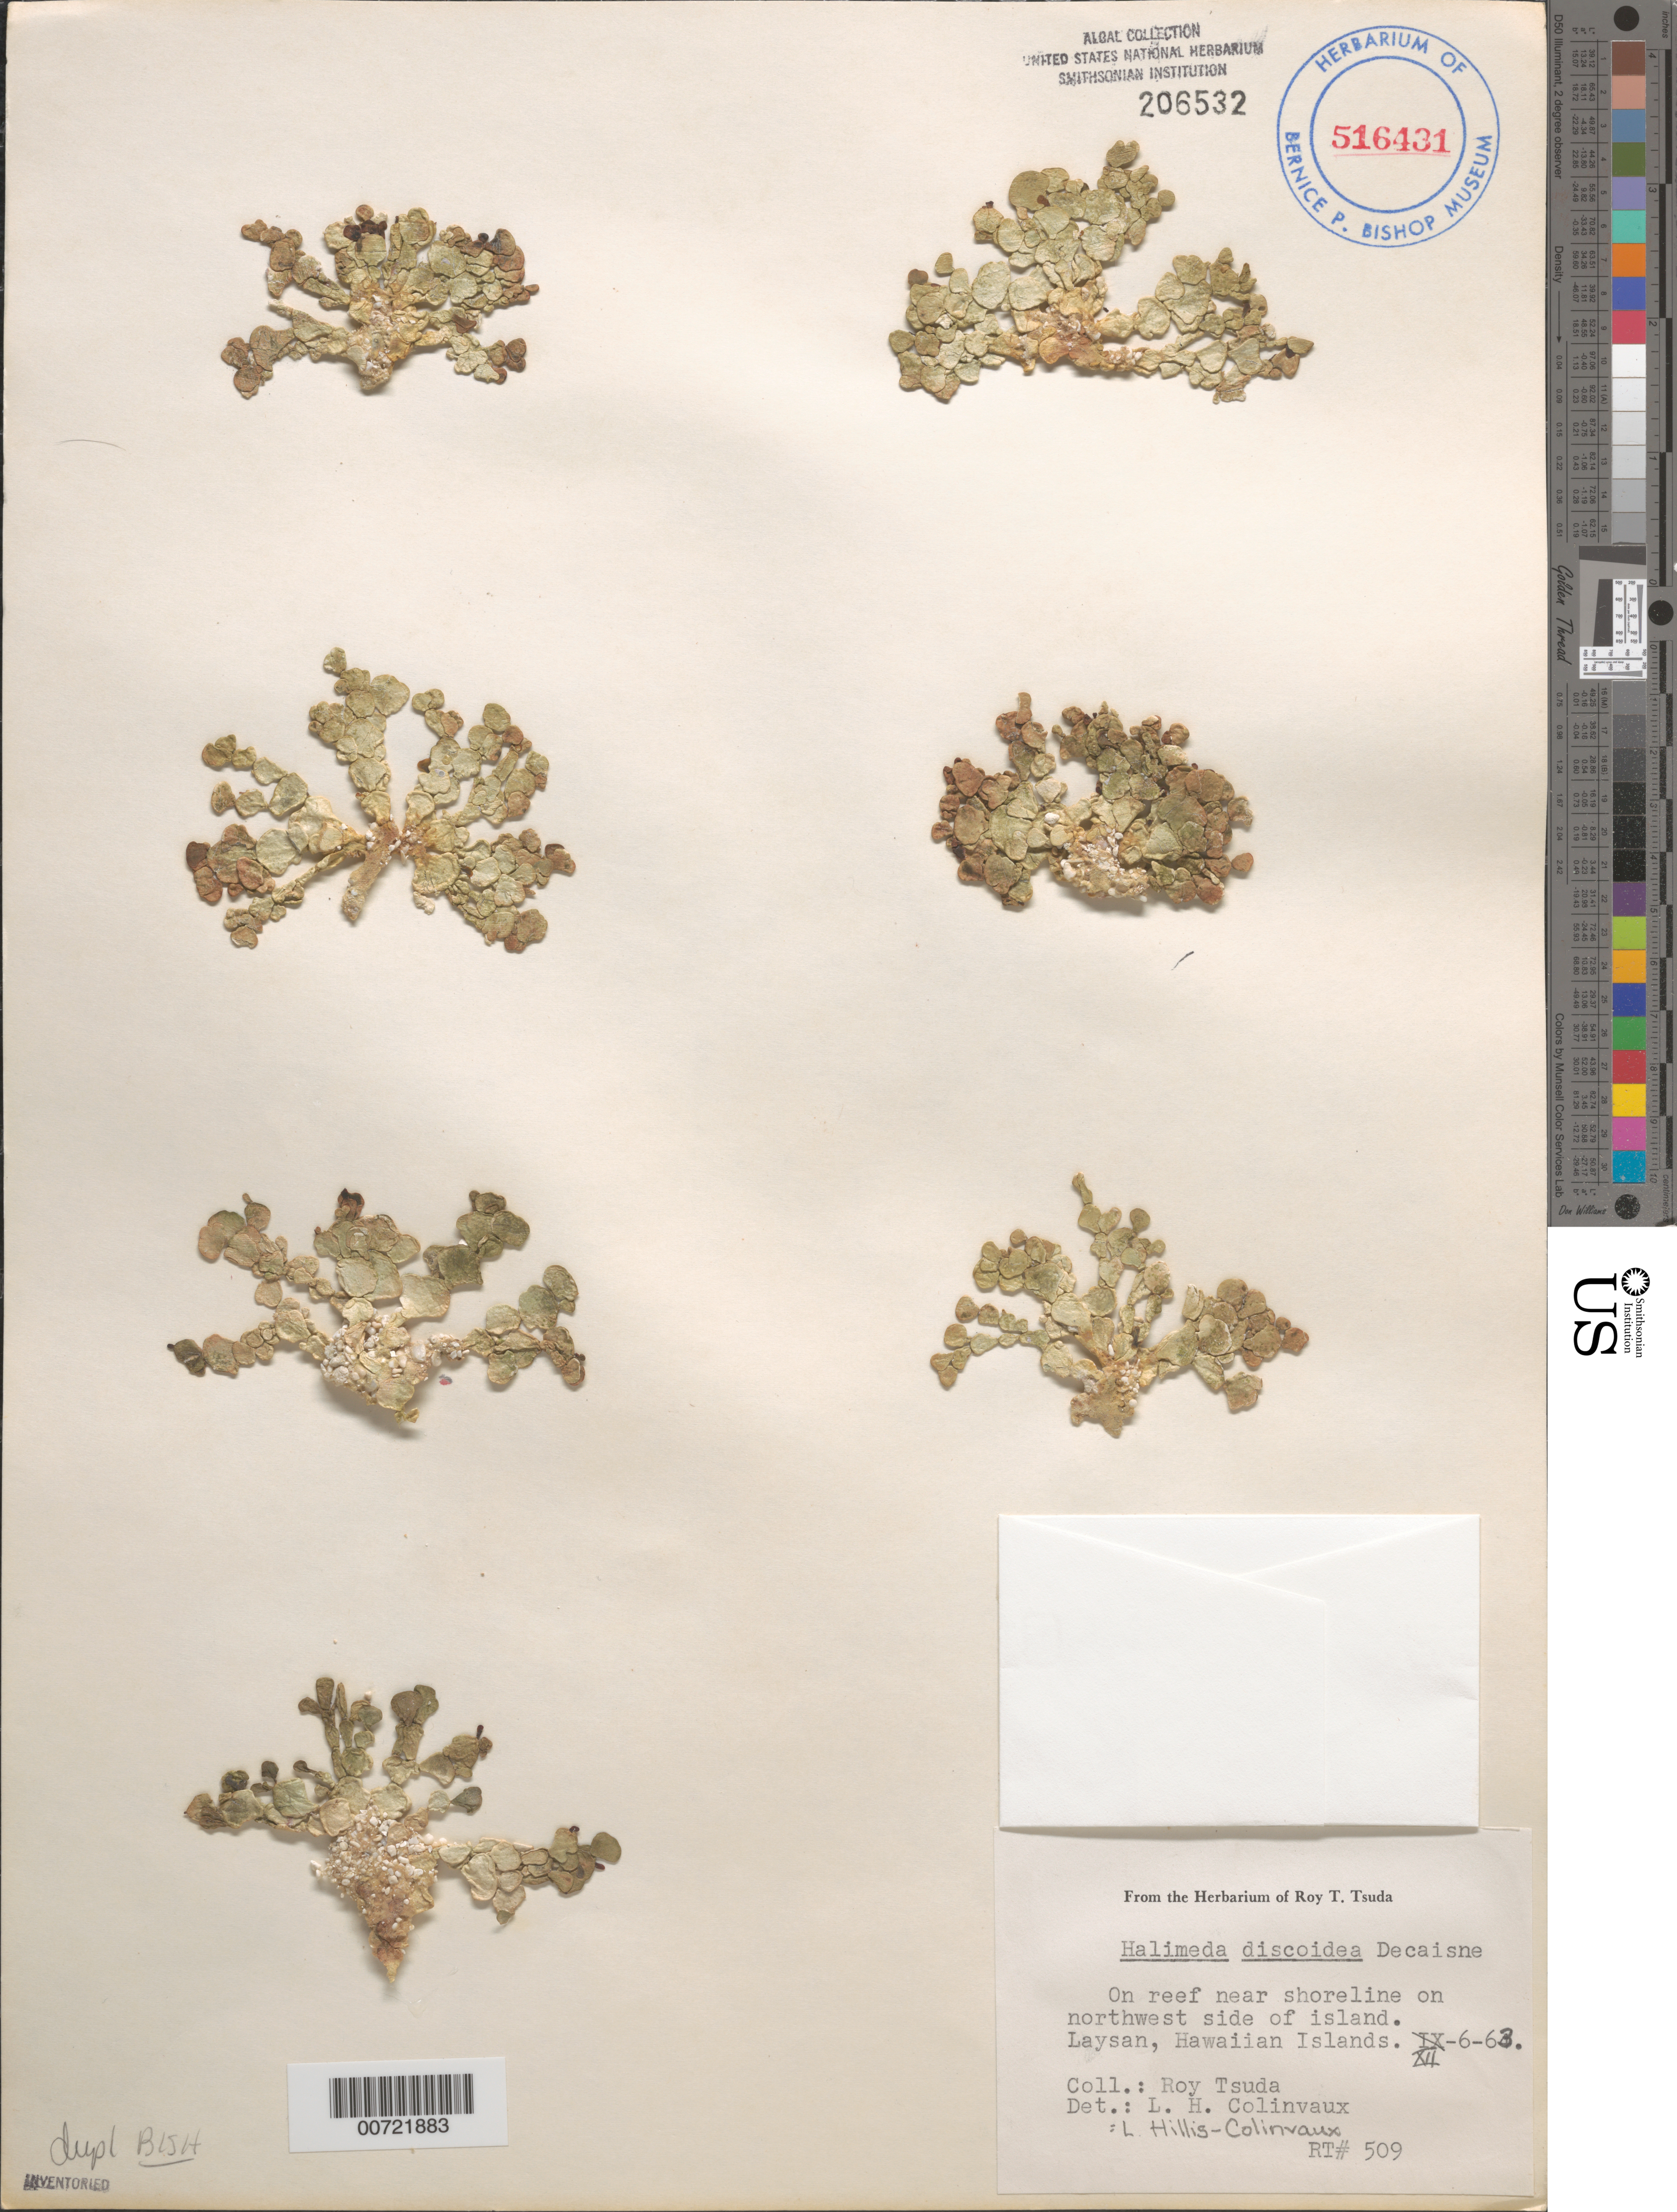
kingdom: Plantae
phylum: Chlorophyta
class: Ulvophyceae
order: Bryopsidales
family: Halimedaceae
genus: Halimeda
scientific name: Halimeda discoidea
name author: Decne.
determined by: Hillis-Colinvaux, L.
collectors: R. Tsuda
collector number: RT 509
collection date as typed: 06 Dec 1963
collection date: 1963-12-06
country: United States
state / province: Hawaii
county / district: Honolulu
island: Laysan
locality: Reef near shoreline on northwest side of island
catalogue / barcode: US 206532